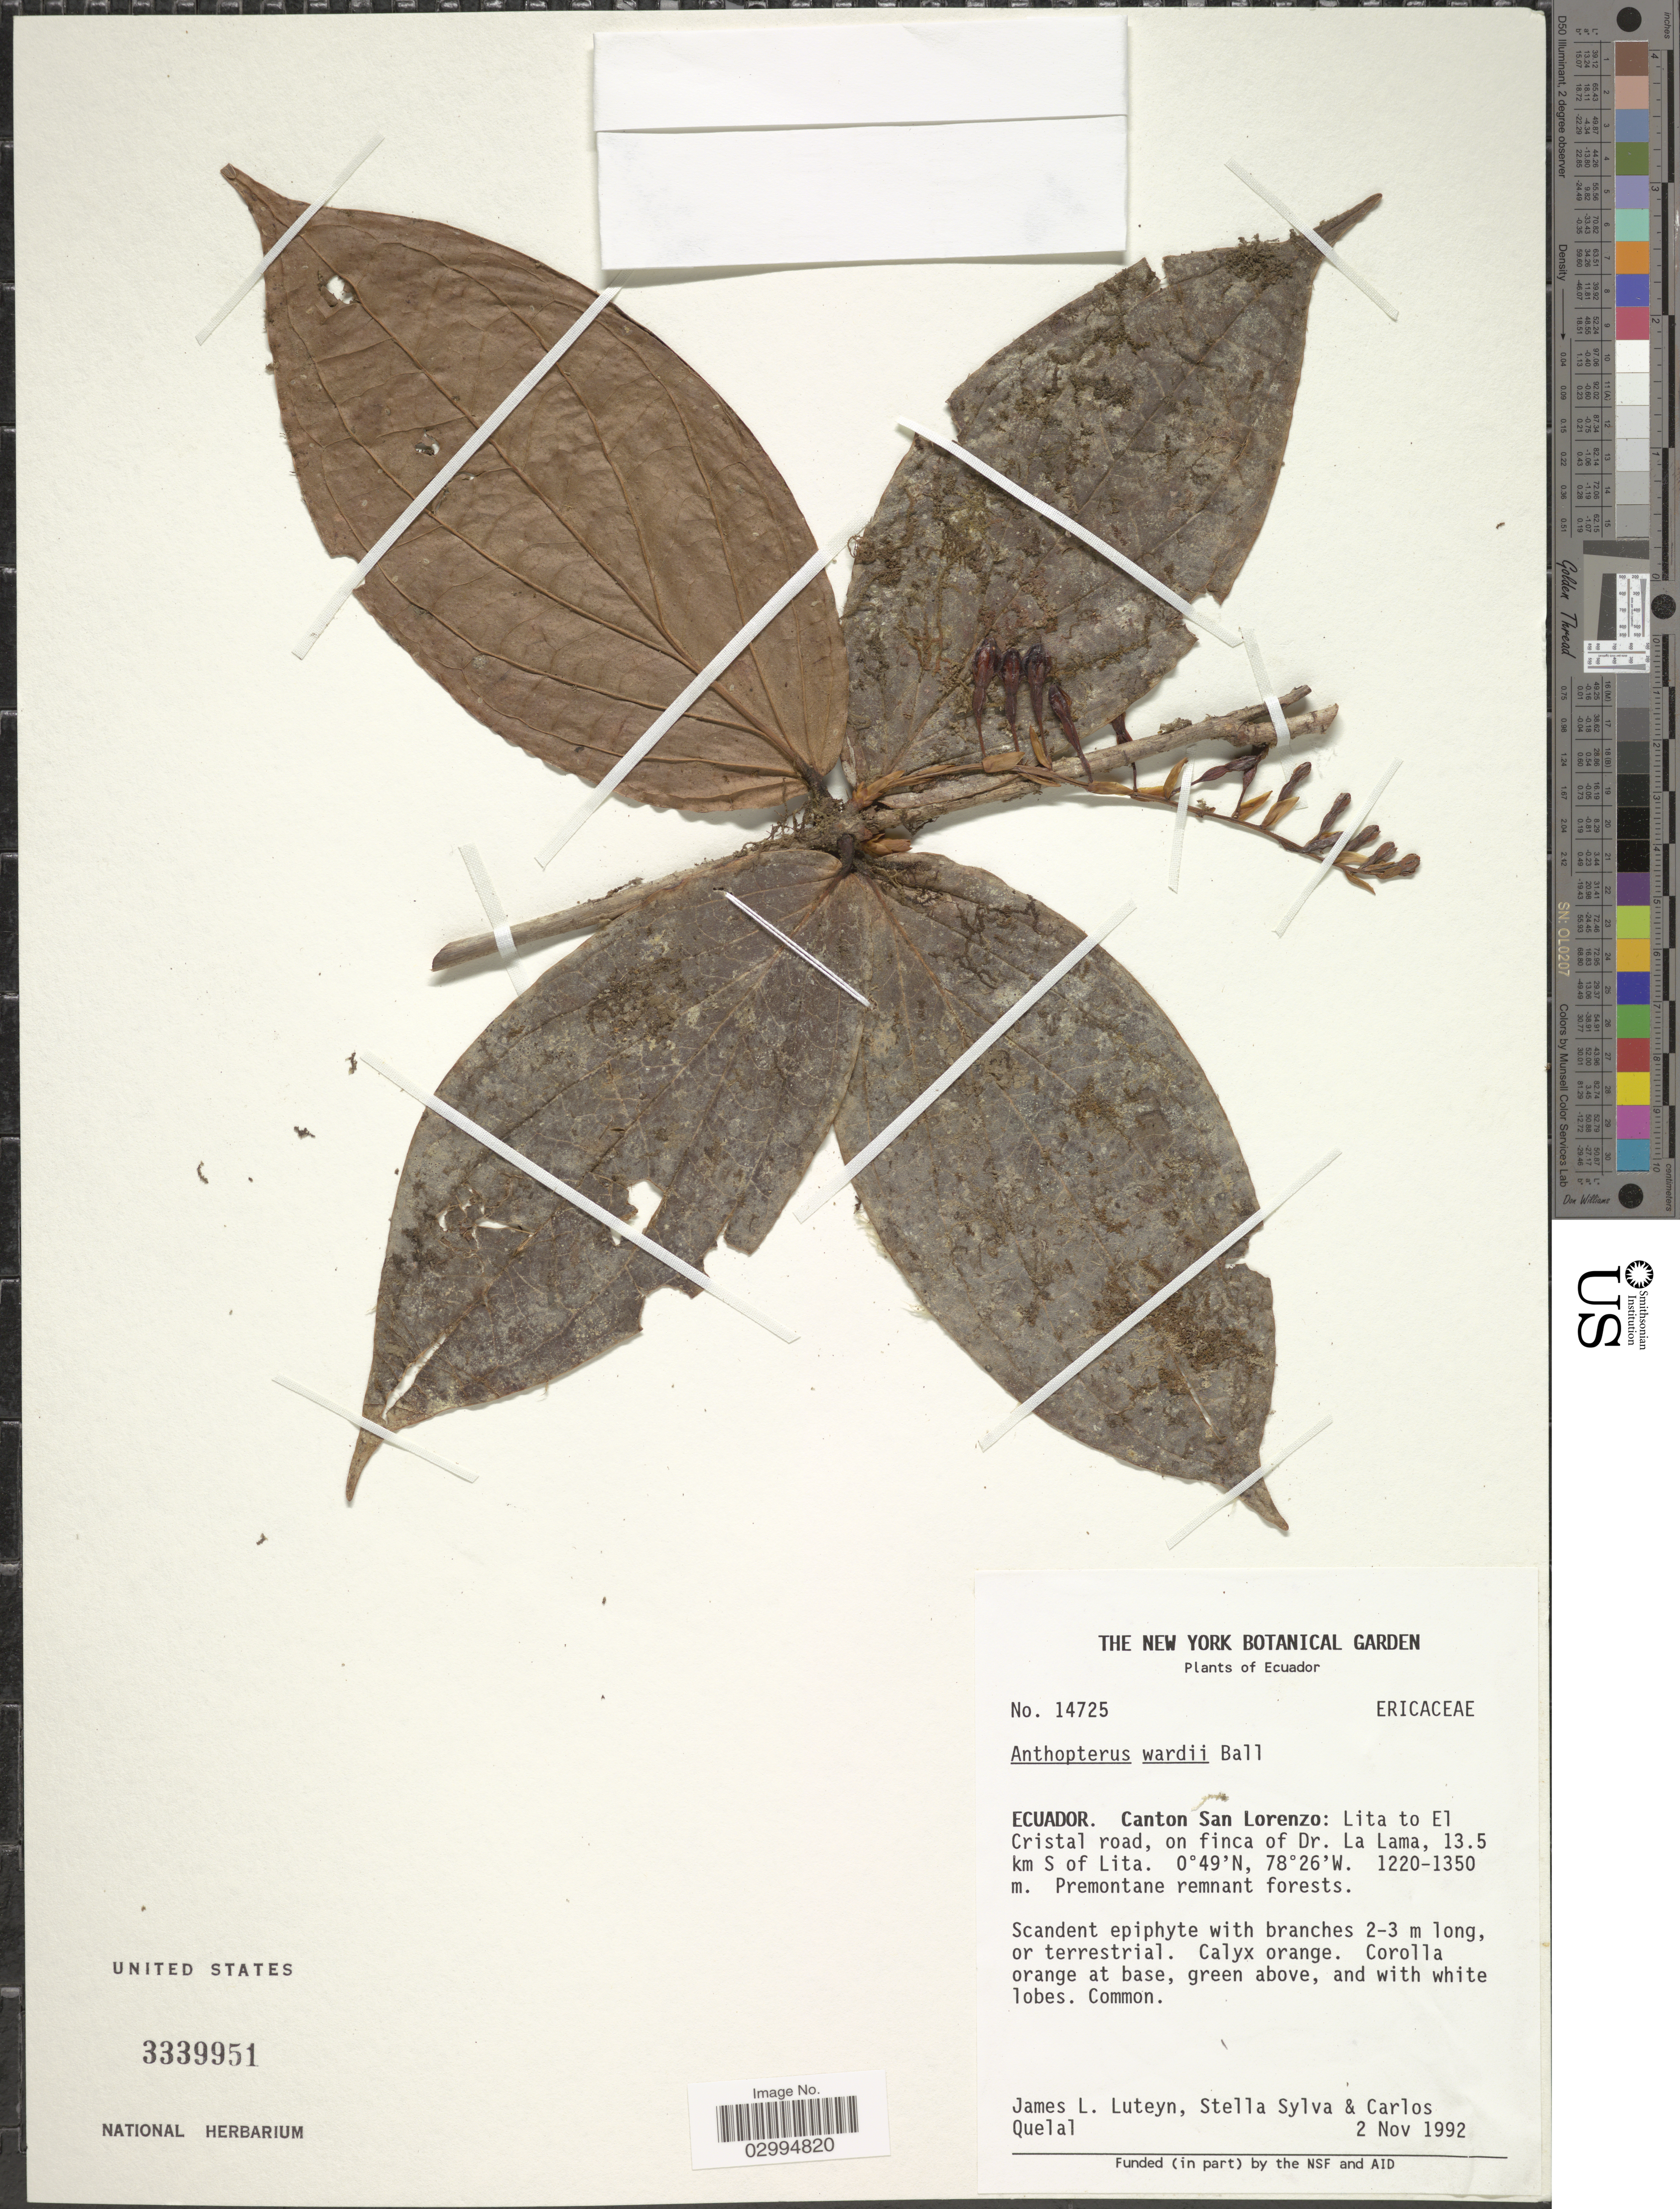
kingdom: Plantae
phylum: Tracheophyta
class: Magnoliopsida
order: Ericales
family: Ericaceae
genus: Anthopterus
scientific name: Anthopterus wardii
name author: Ball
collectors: J. Luteyn, S. Sylva & C. Quelal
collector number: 14725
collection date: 1992-11-02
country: Ecuador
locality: Canton San Lorenzo: Lita to El Cristal road, on finca of Dr. La Lama, 13.5 km S of Lita.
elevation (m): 1220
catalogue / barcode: US 3339951